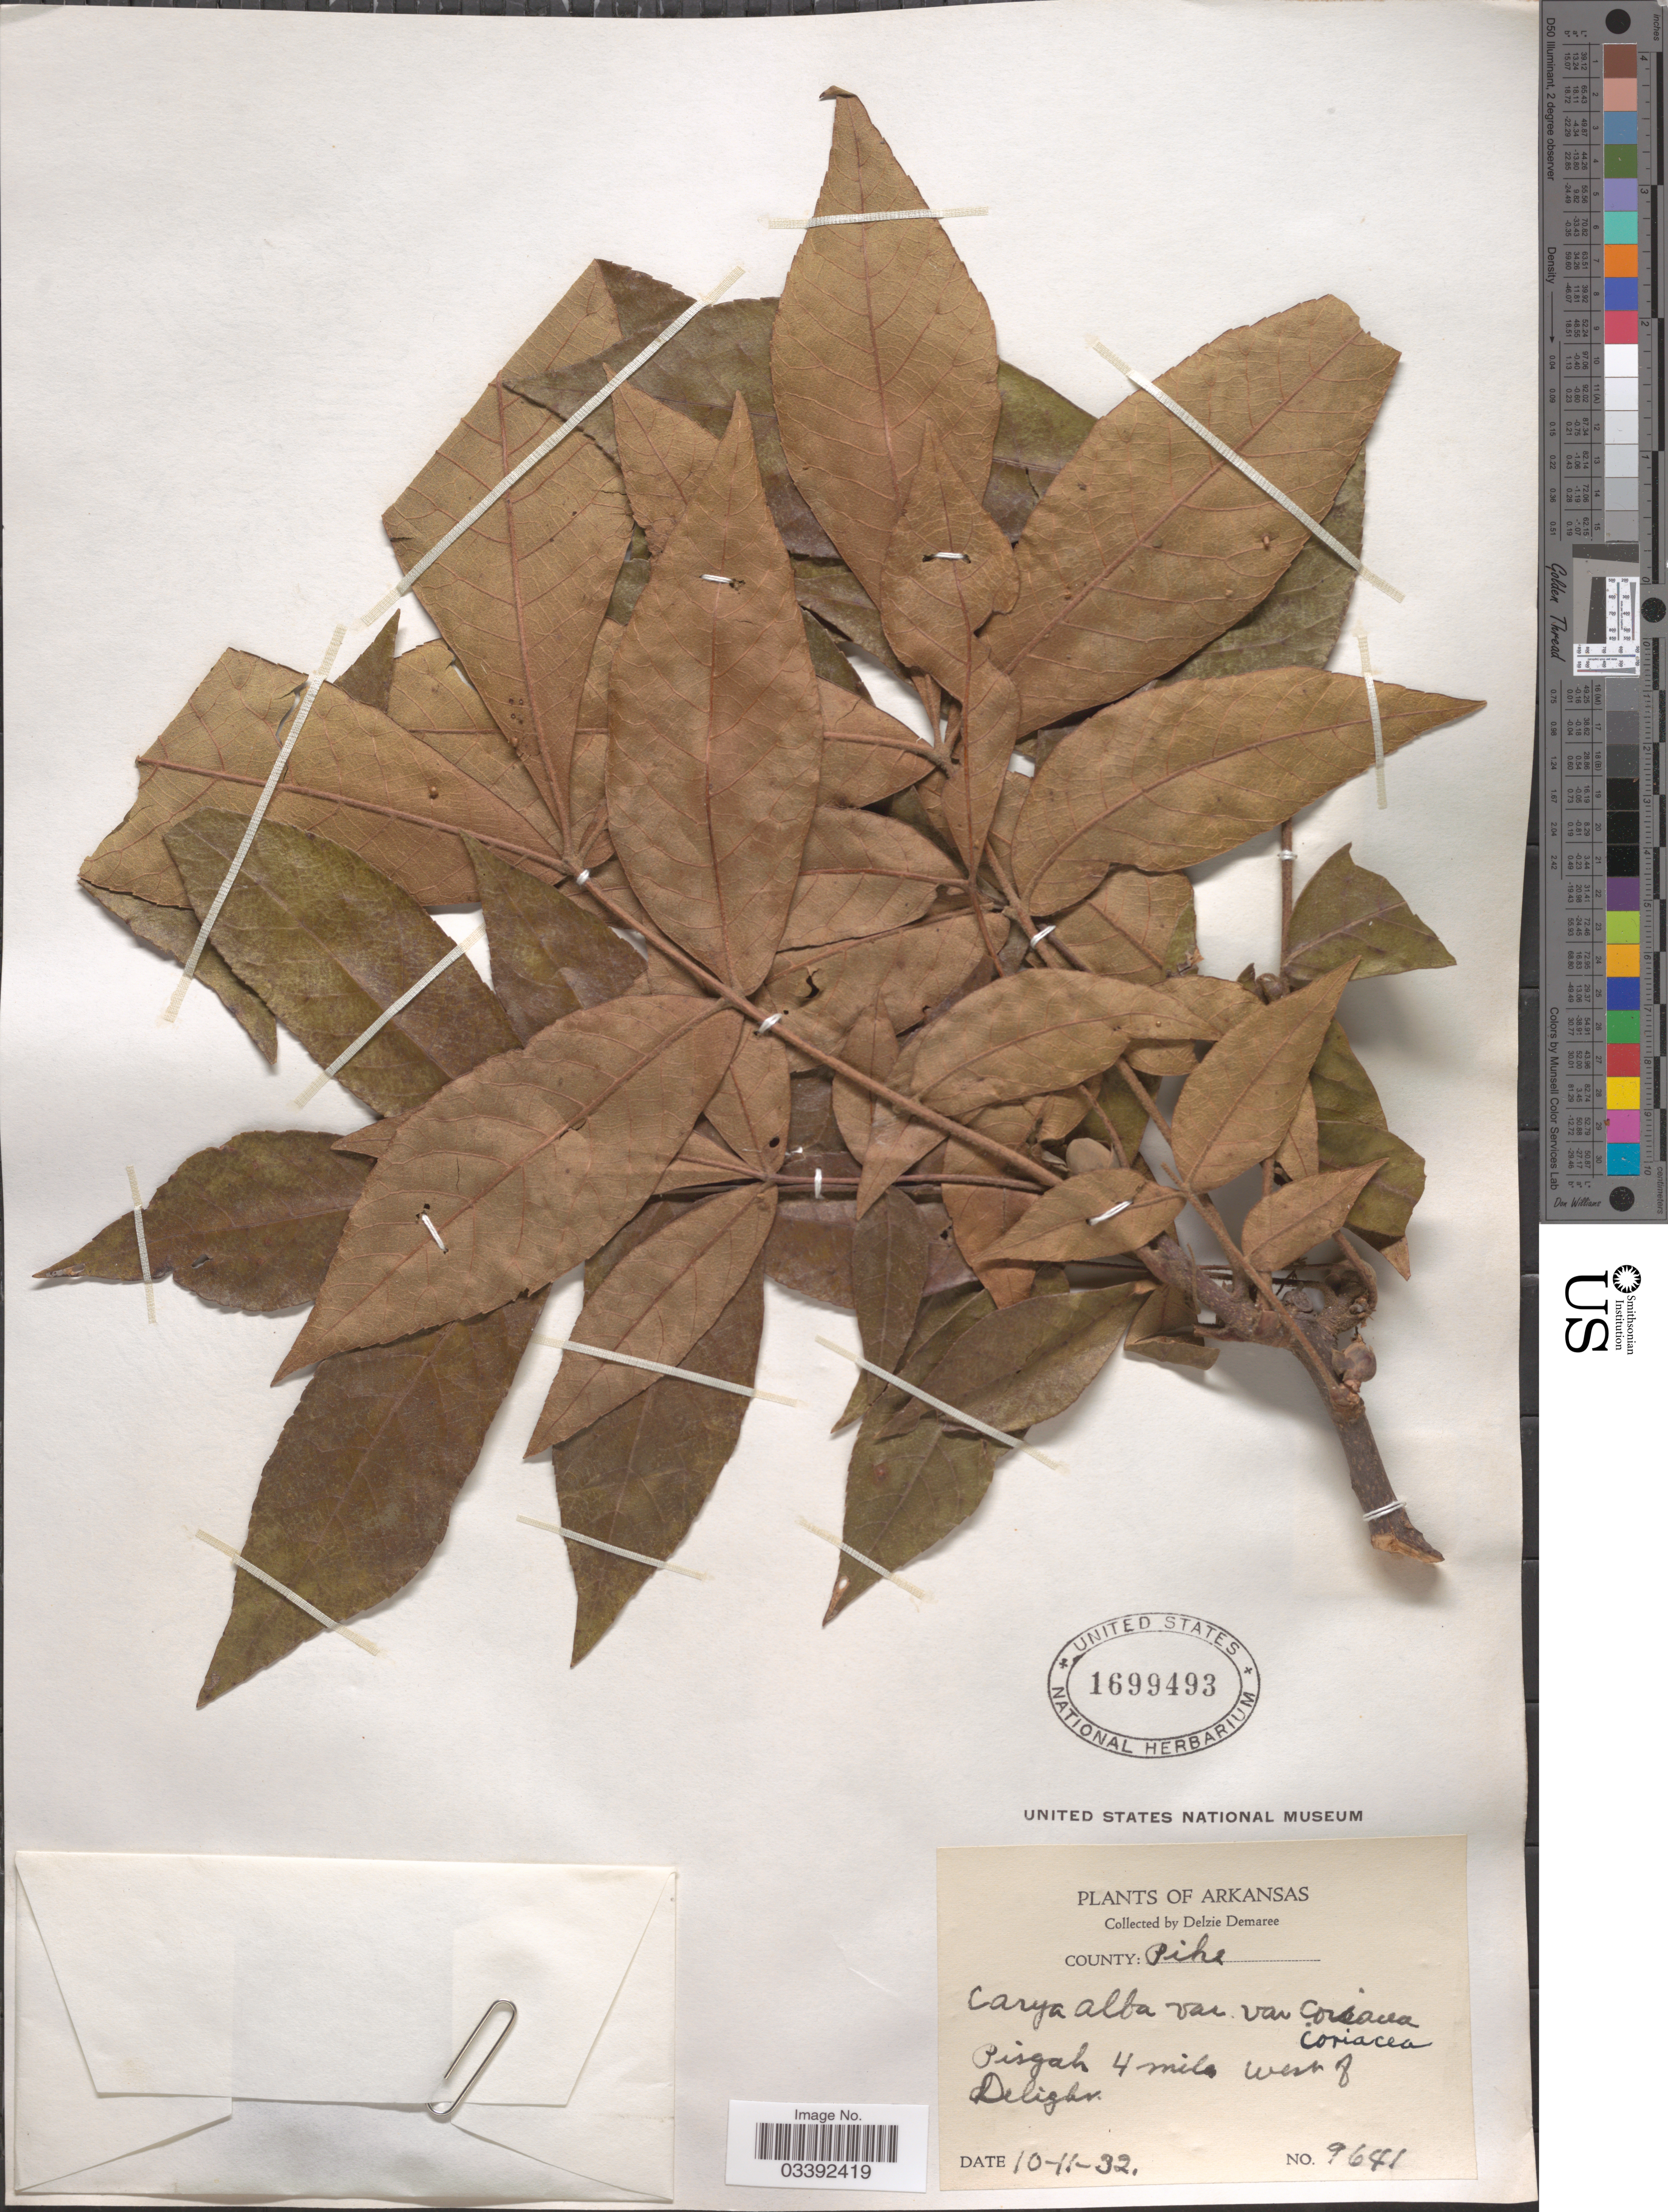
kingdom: Plantae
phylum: Tracheophyta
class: Magnoliopsida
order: Fagales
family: Juglandaceae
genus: Carya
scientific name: Carya tomentosa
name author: (Lam.) Nutt.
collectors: D. Demaree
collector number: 9641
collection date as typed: Transcribed d/m/y: 11/10/32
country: United States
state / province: Arkansas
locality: County: Pike. Pisgah 4 miles west of Delight.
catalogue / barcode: US 1699493